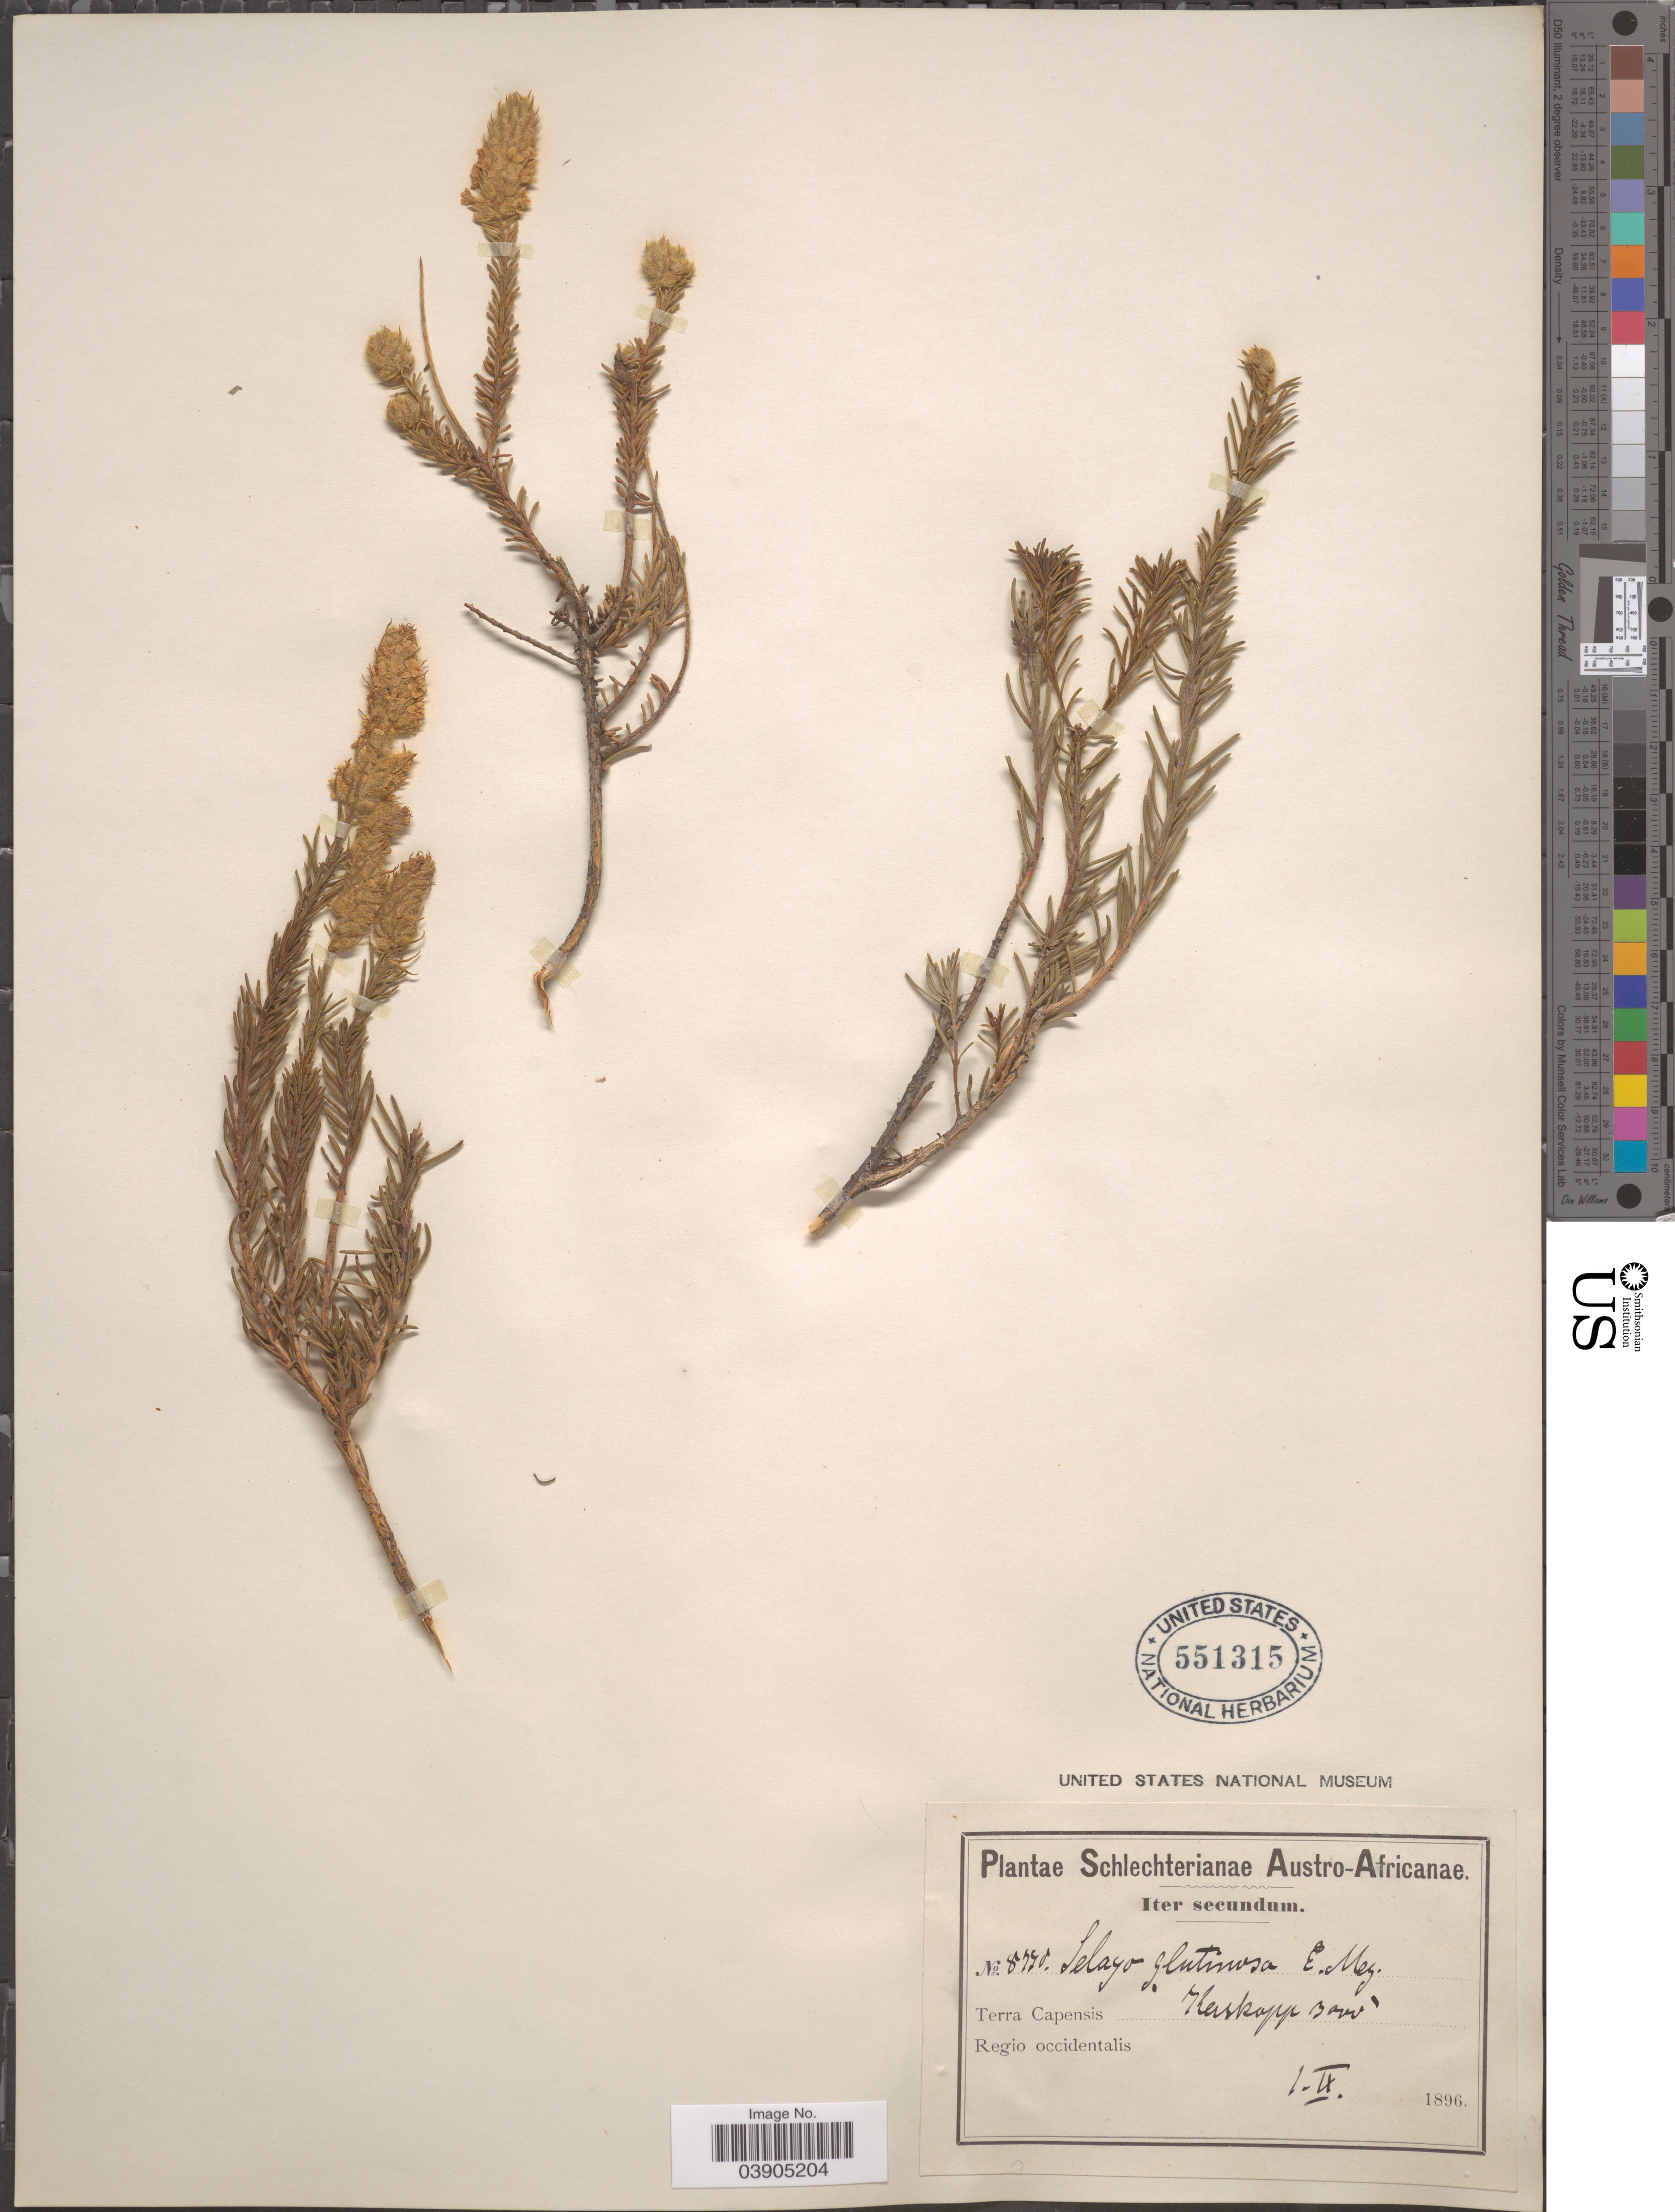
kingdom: Plantae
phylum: Tracheophyta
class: Magnoliopsida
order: Lamiales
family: Scrophulariaceae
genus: Selago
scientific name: Selago glutinosa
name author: E. Mey.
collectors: Schlechter, --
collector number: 8770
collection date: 1896-09-01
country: South Africa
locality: Austro-Africanae. Terra Capensis Kerskopp. Regio occidentalis.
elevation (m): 914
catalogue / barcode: US 551315